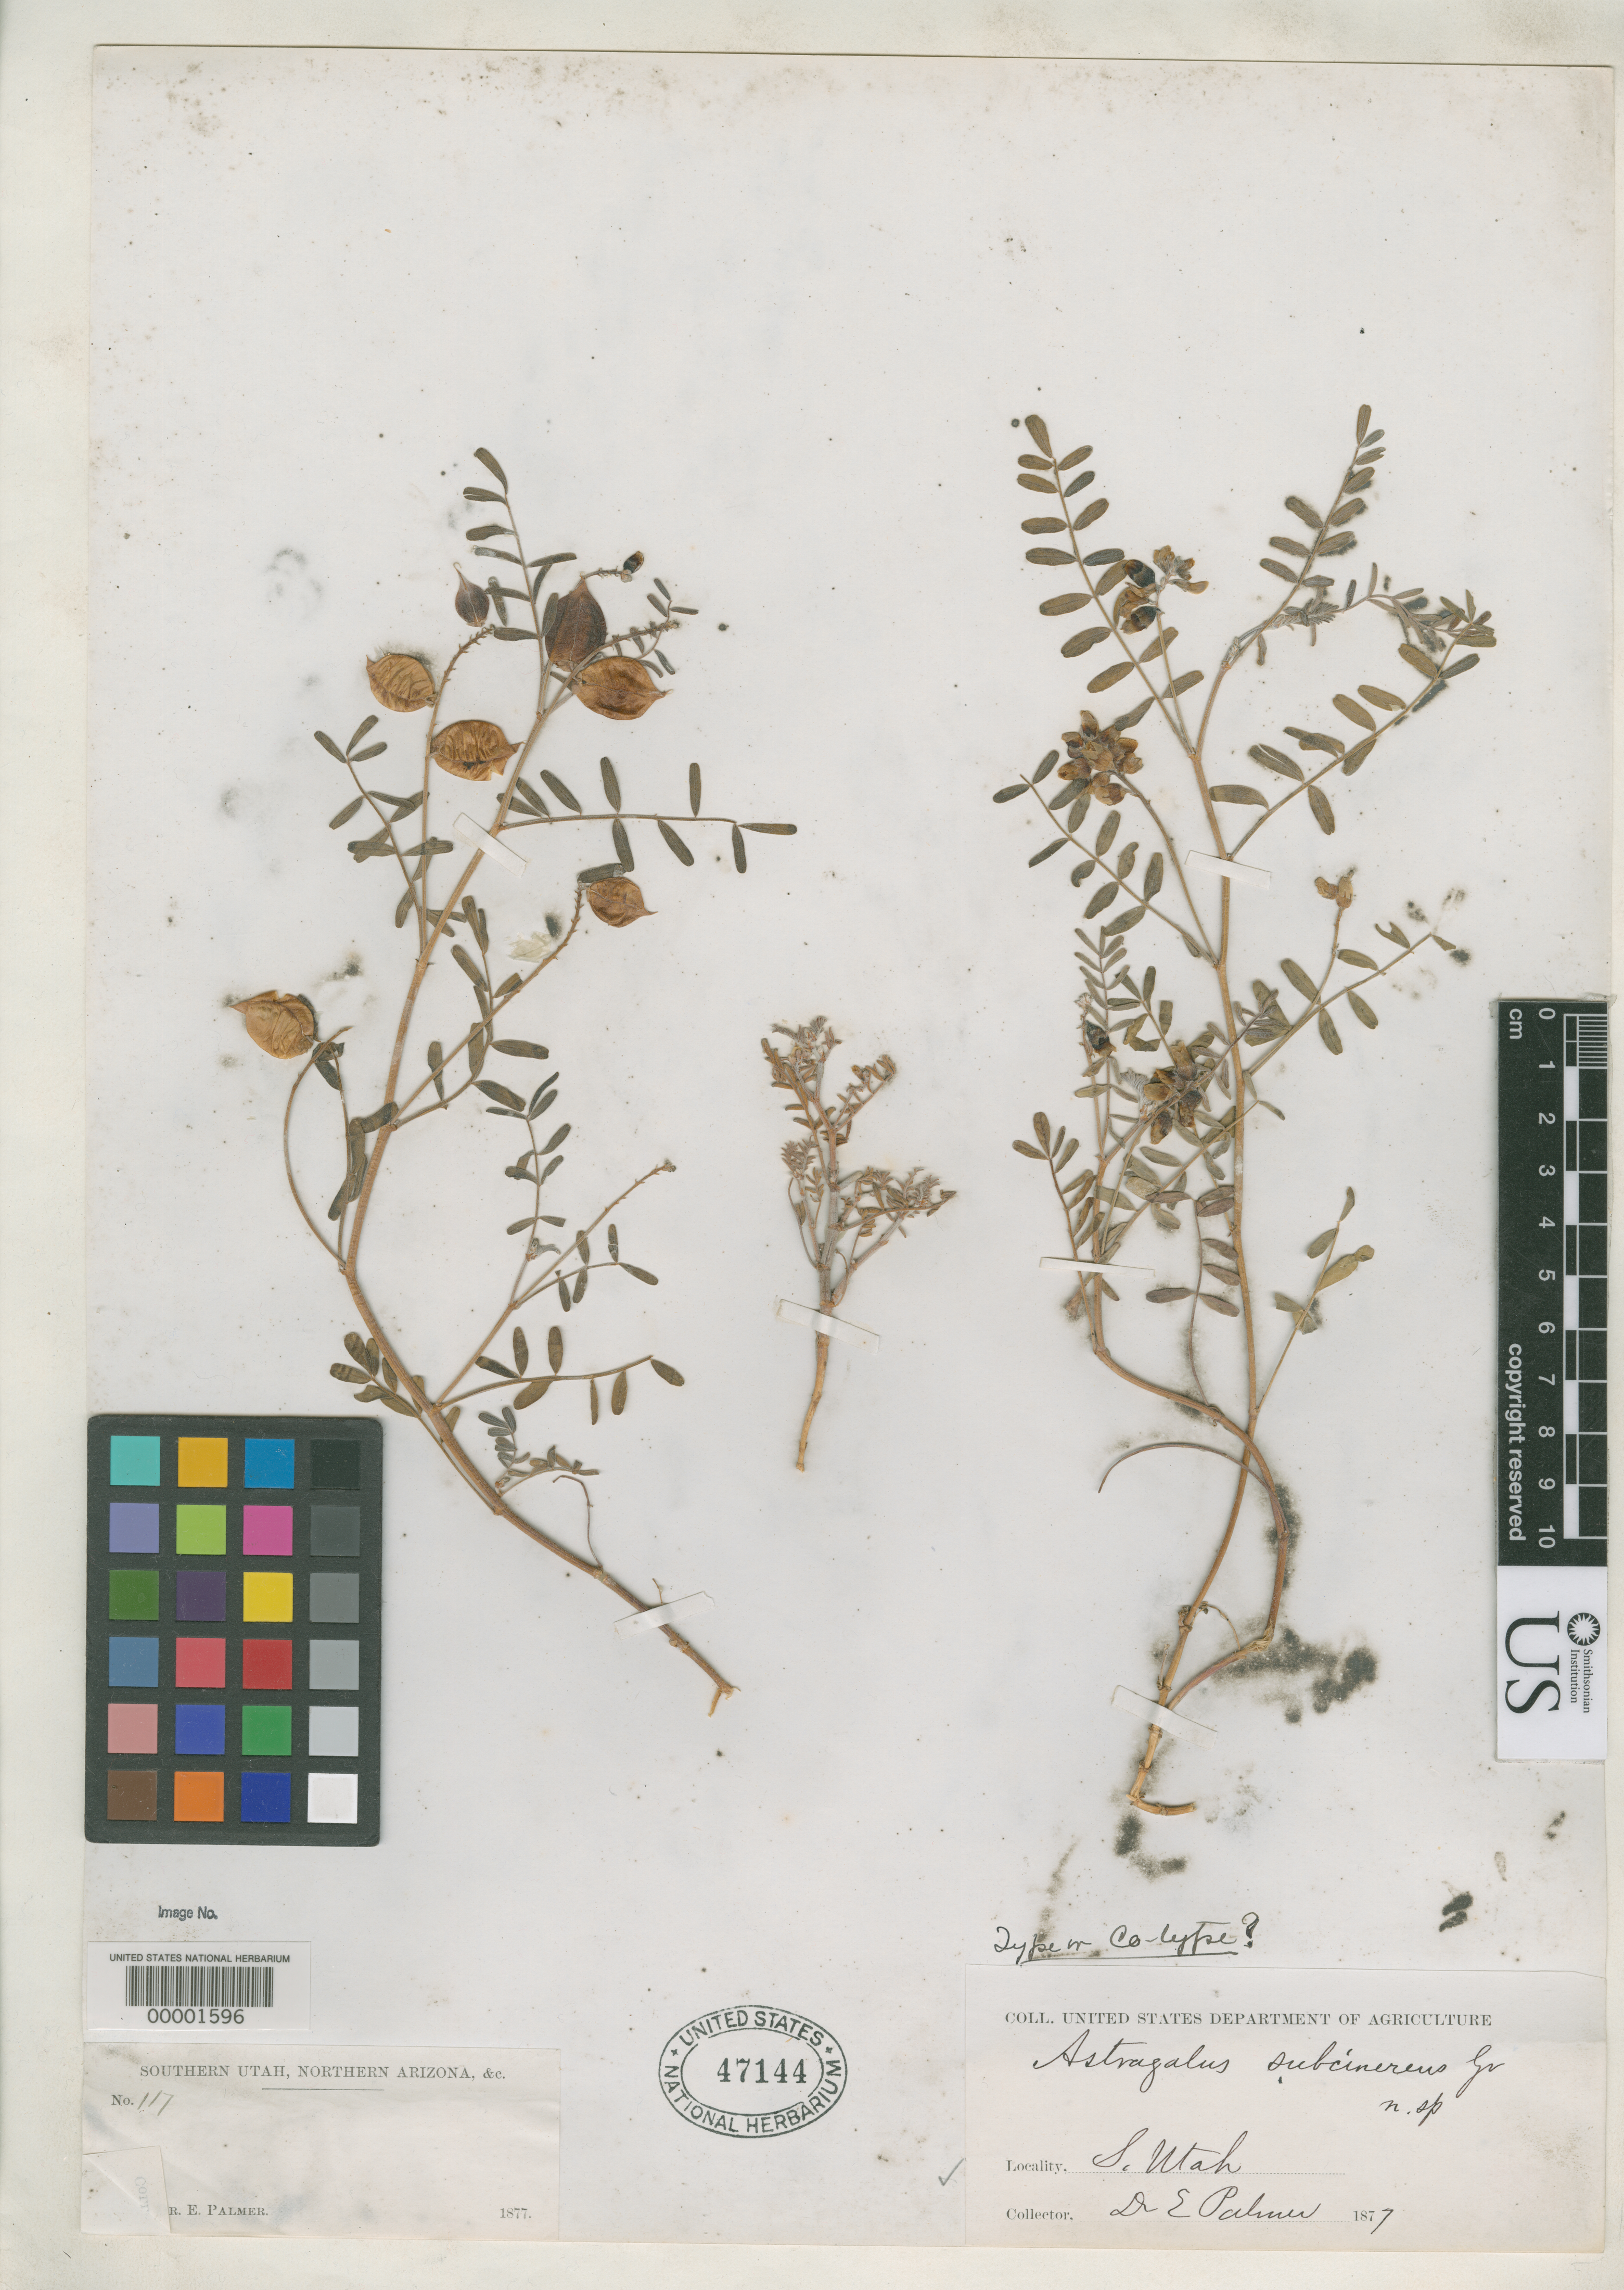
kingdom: Plantae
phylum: Tracheophyta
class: Magnoliopsida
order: Fabales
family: Fabaceae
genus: Astragalus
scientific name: Astragalus subcinereus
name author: A. Gray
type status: Isotype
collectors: E. Palmer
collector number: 117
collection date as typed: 1877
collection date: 1877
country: United States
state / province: Arizona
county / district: Coconino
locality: Mokiak Pass.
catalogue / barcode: US 47144